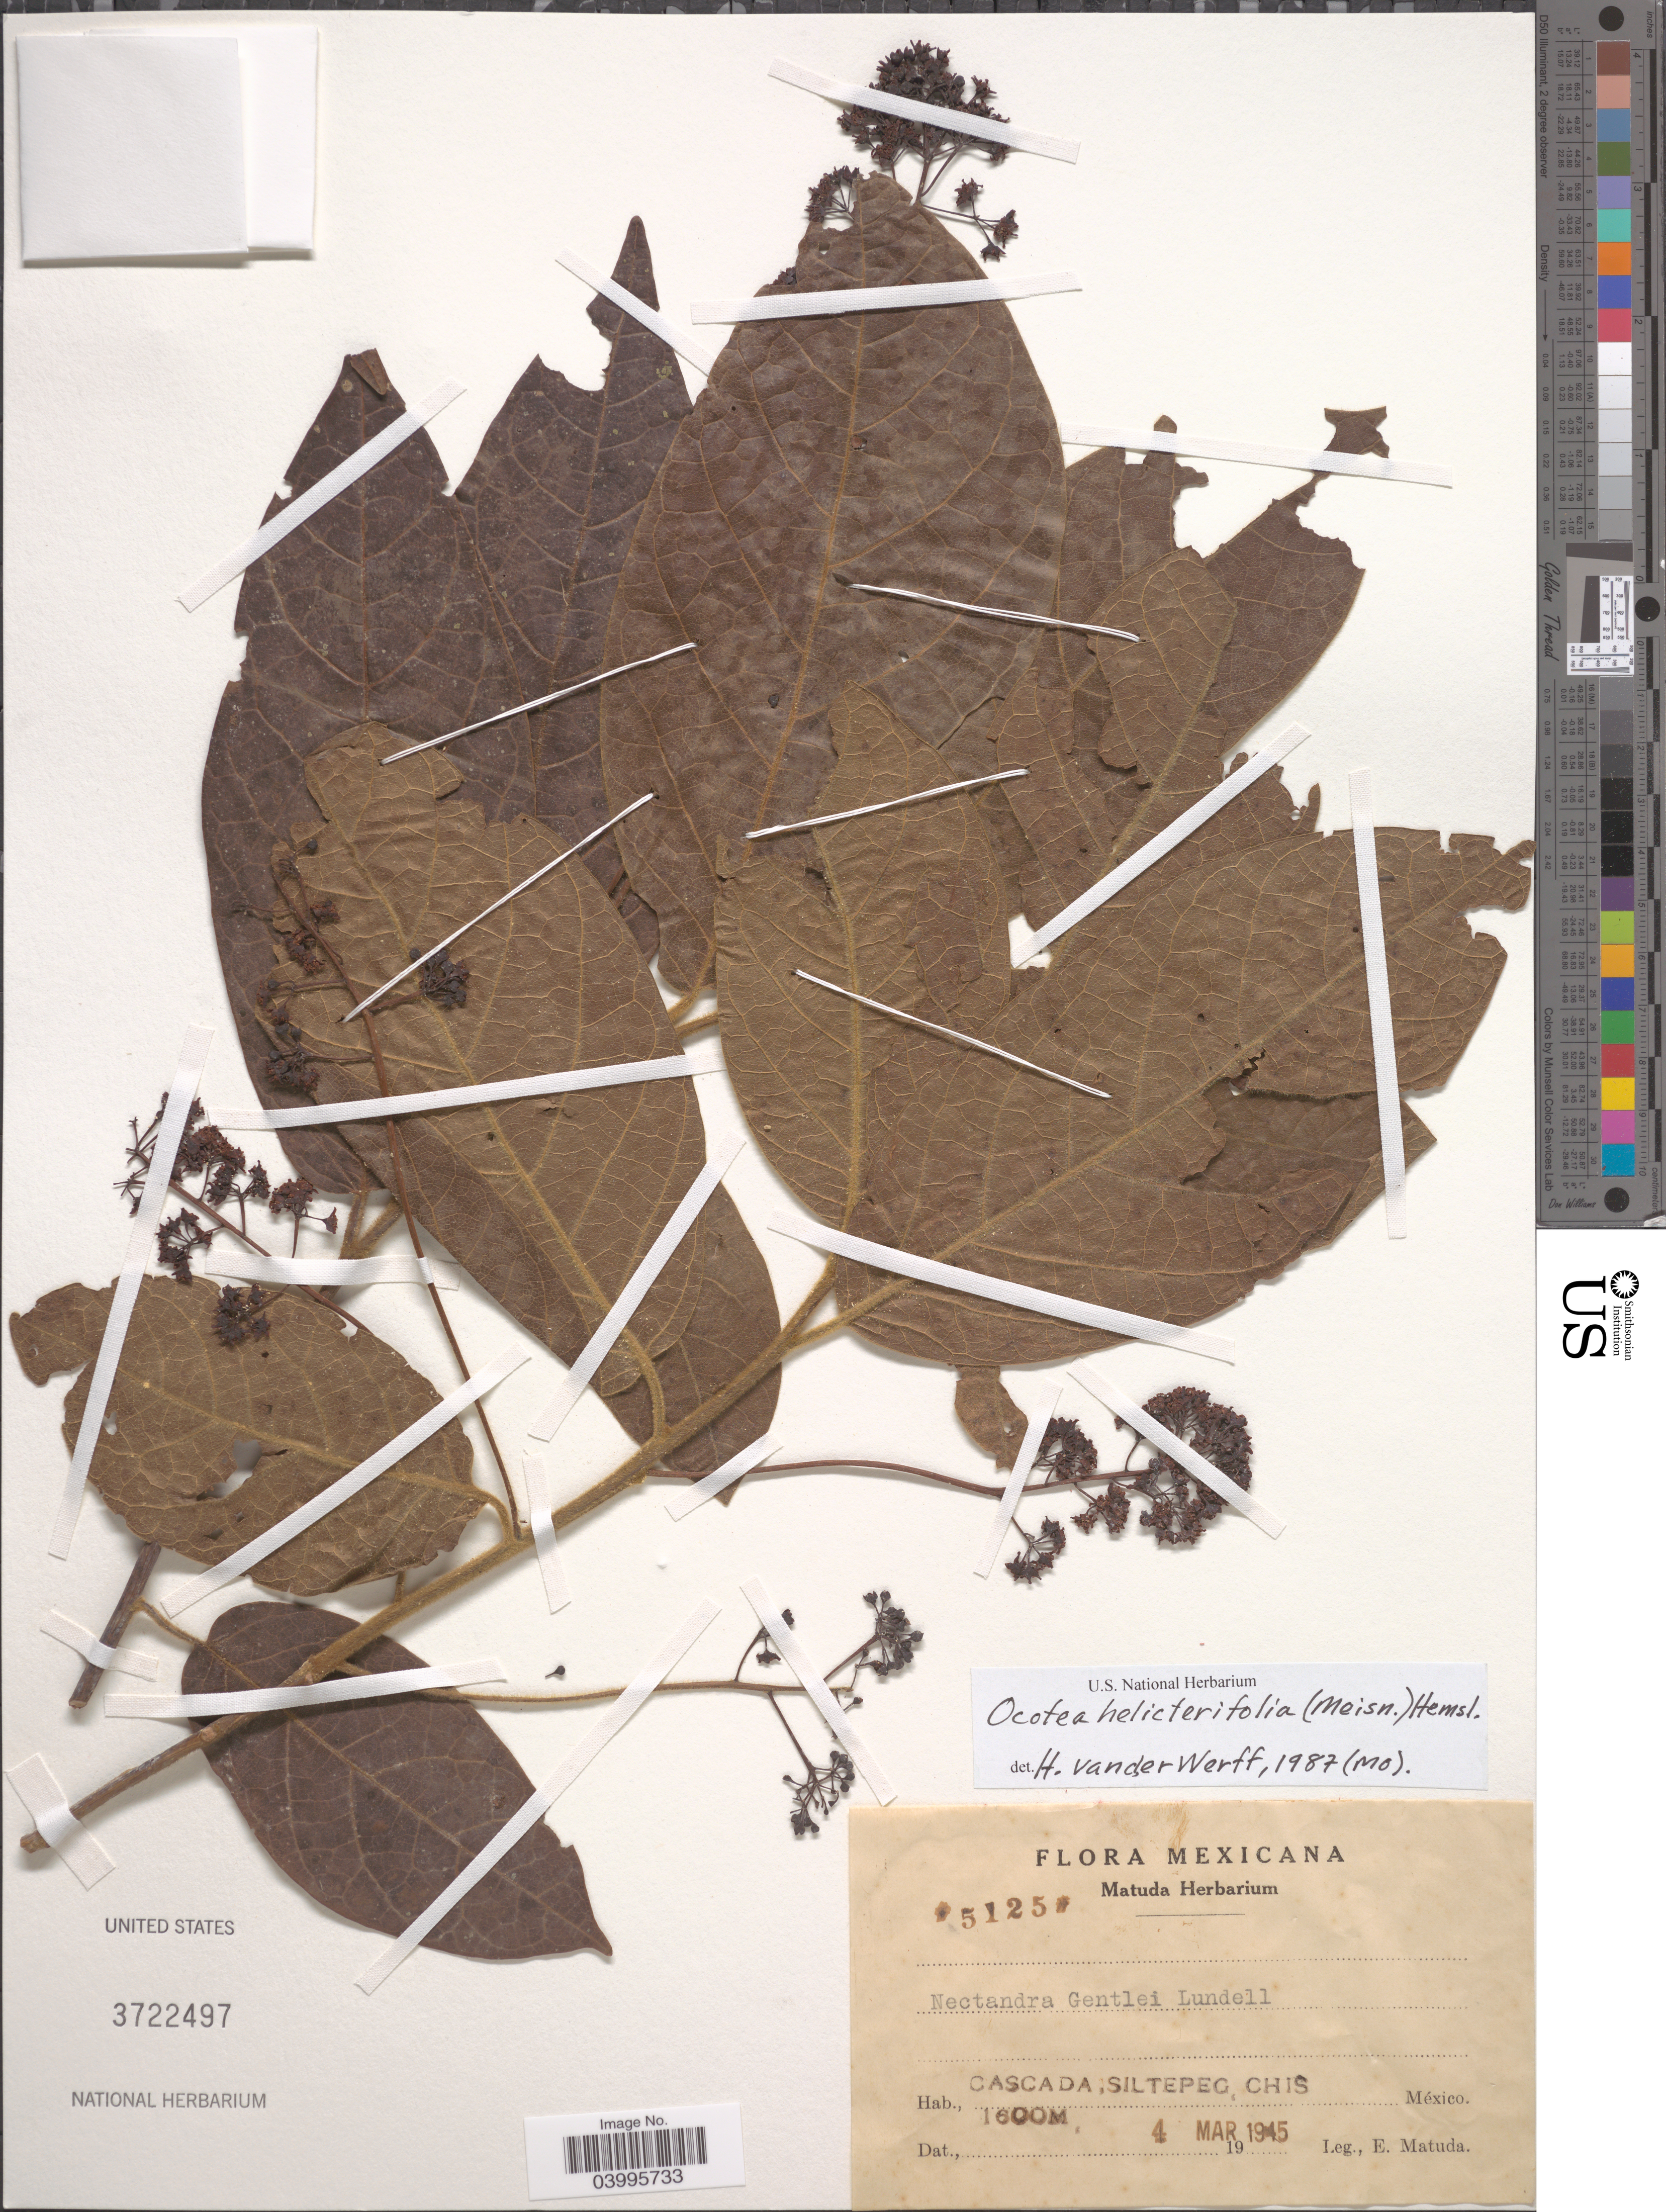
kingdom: Plantae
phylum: Tracheophyta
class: Magnoliopsida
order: Laurales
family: Lauraceae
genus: Ocotea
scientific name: Ocotea helicterifolia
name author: (Meisn.) Hemsl.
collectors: E. Matuda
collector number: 5125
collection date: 1945-03-04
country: Mexico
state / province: Chiapas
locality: Cascada, Siltepec, Chis.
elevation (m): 1600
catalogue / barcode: US 3722497